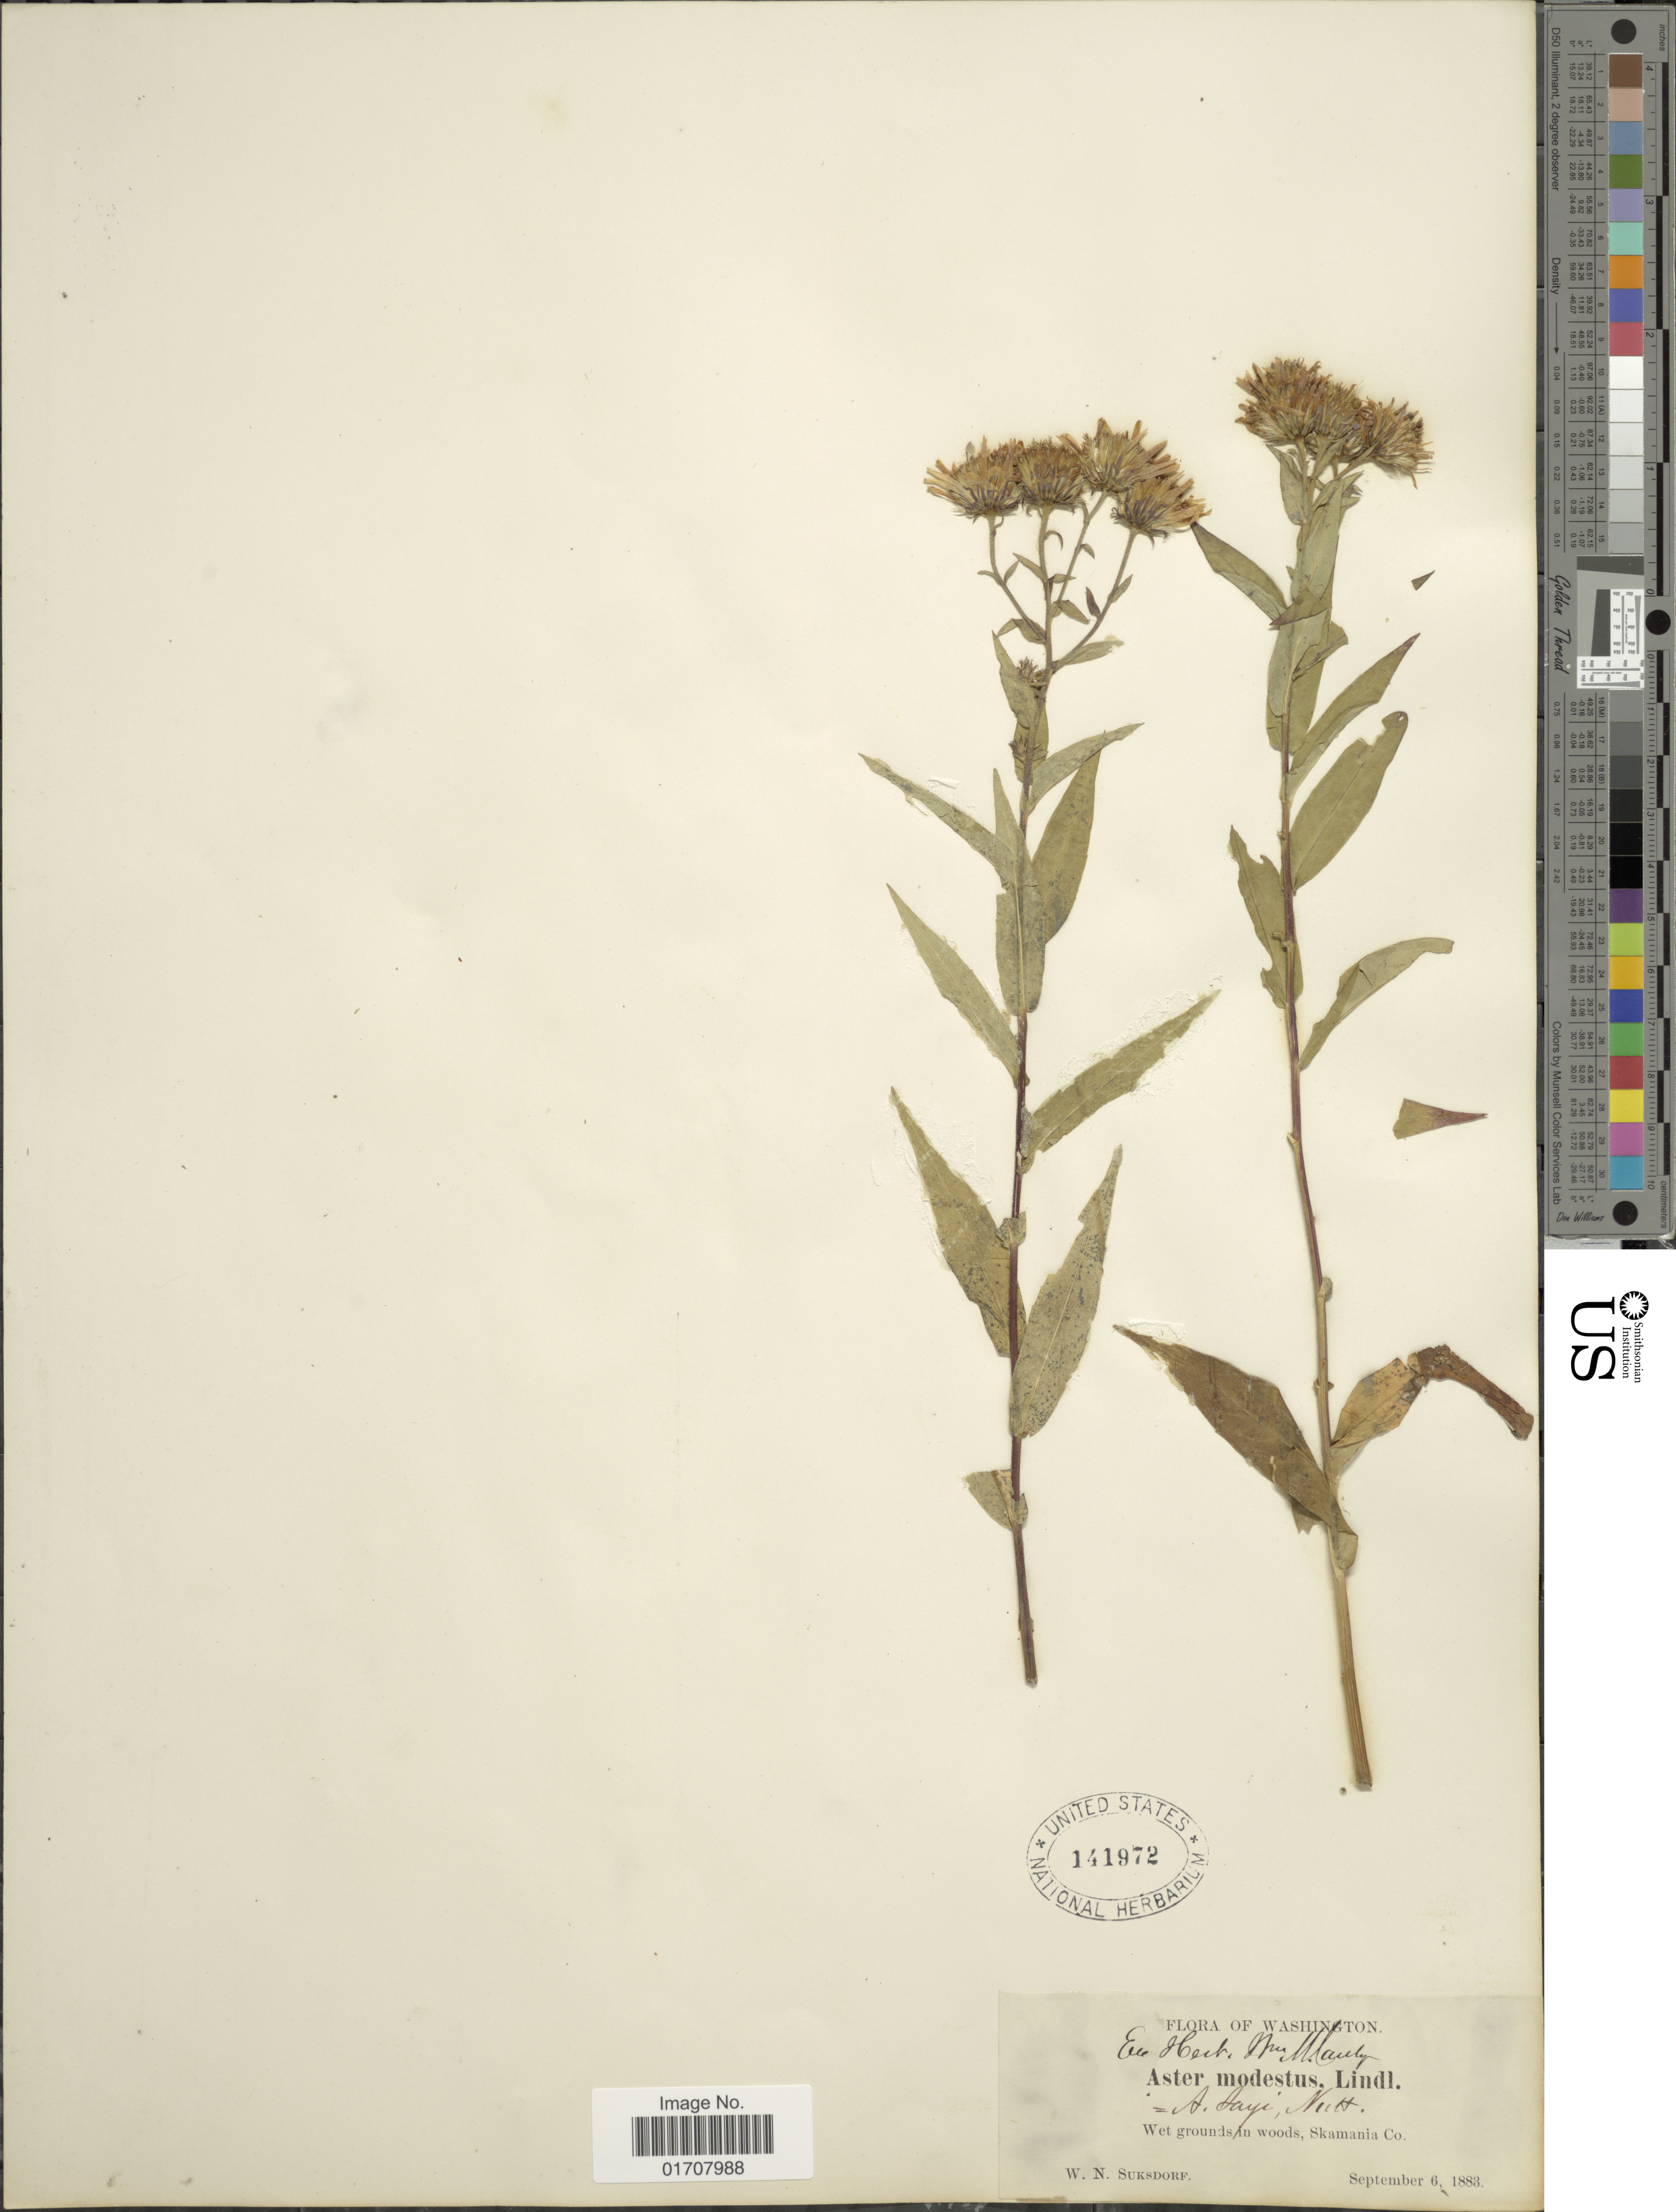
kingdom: Plantae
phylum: Tracheophyta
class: Magnoliopsida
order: Asterales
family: Asteraceae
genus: Canadanthus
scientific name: Canadanthus modestus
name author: (Lindl.) G.L. Nesom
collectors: W. N. Suksdorf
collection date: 1883-09-06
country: United States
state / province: Washington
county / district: Skamania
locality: Wet grounds in woods, Skamania Co.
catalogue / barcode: US 141972